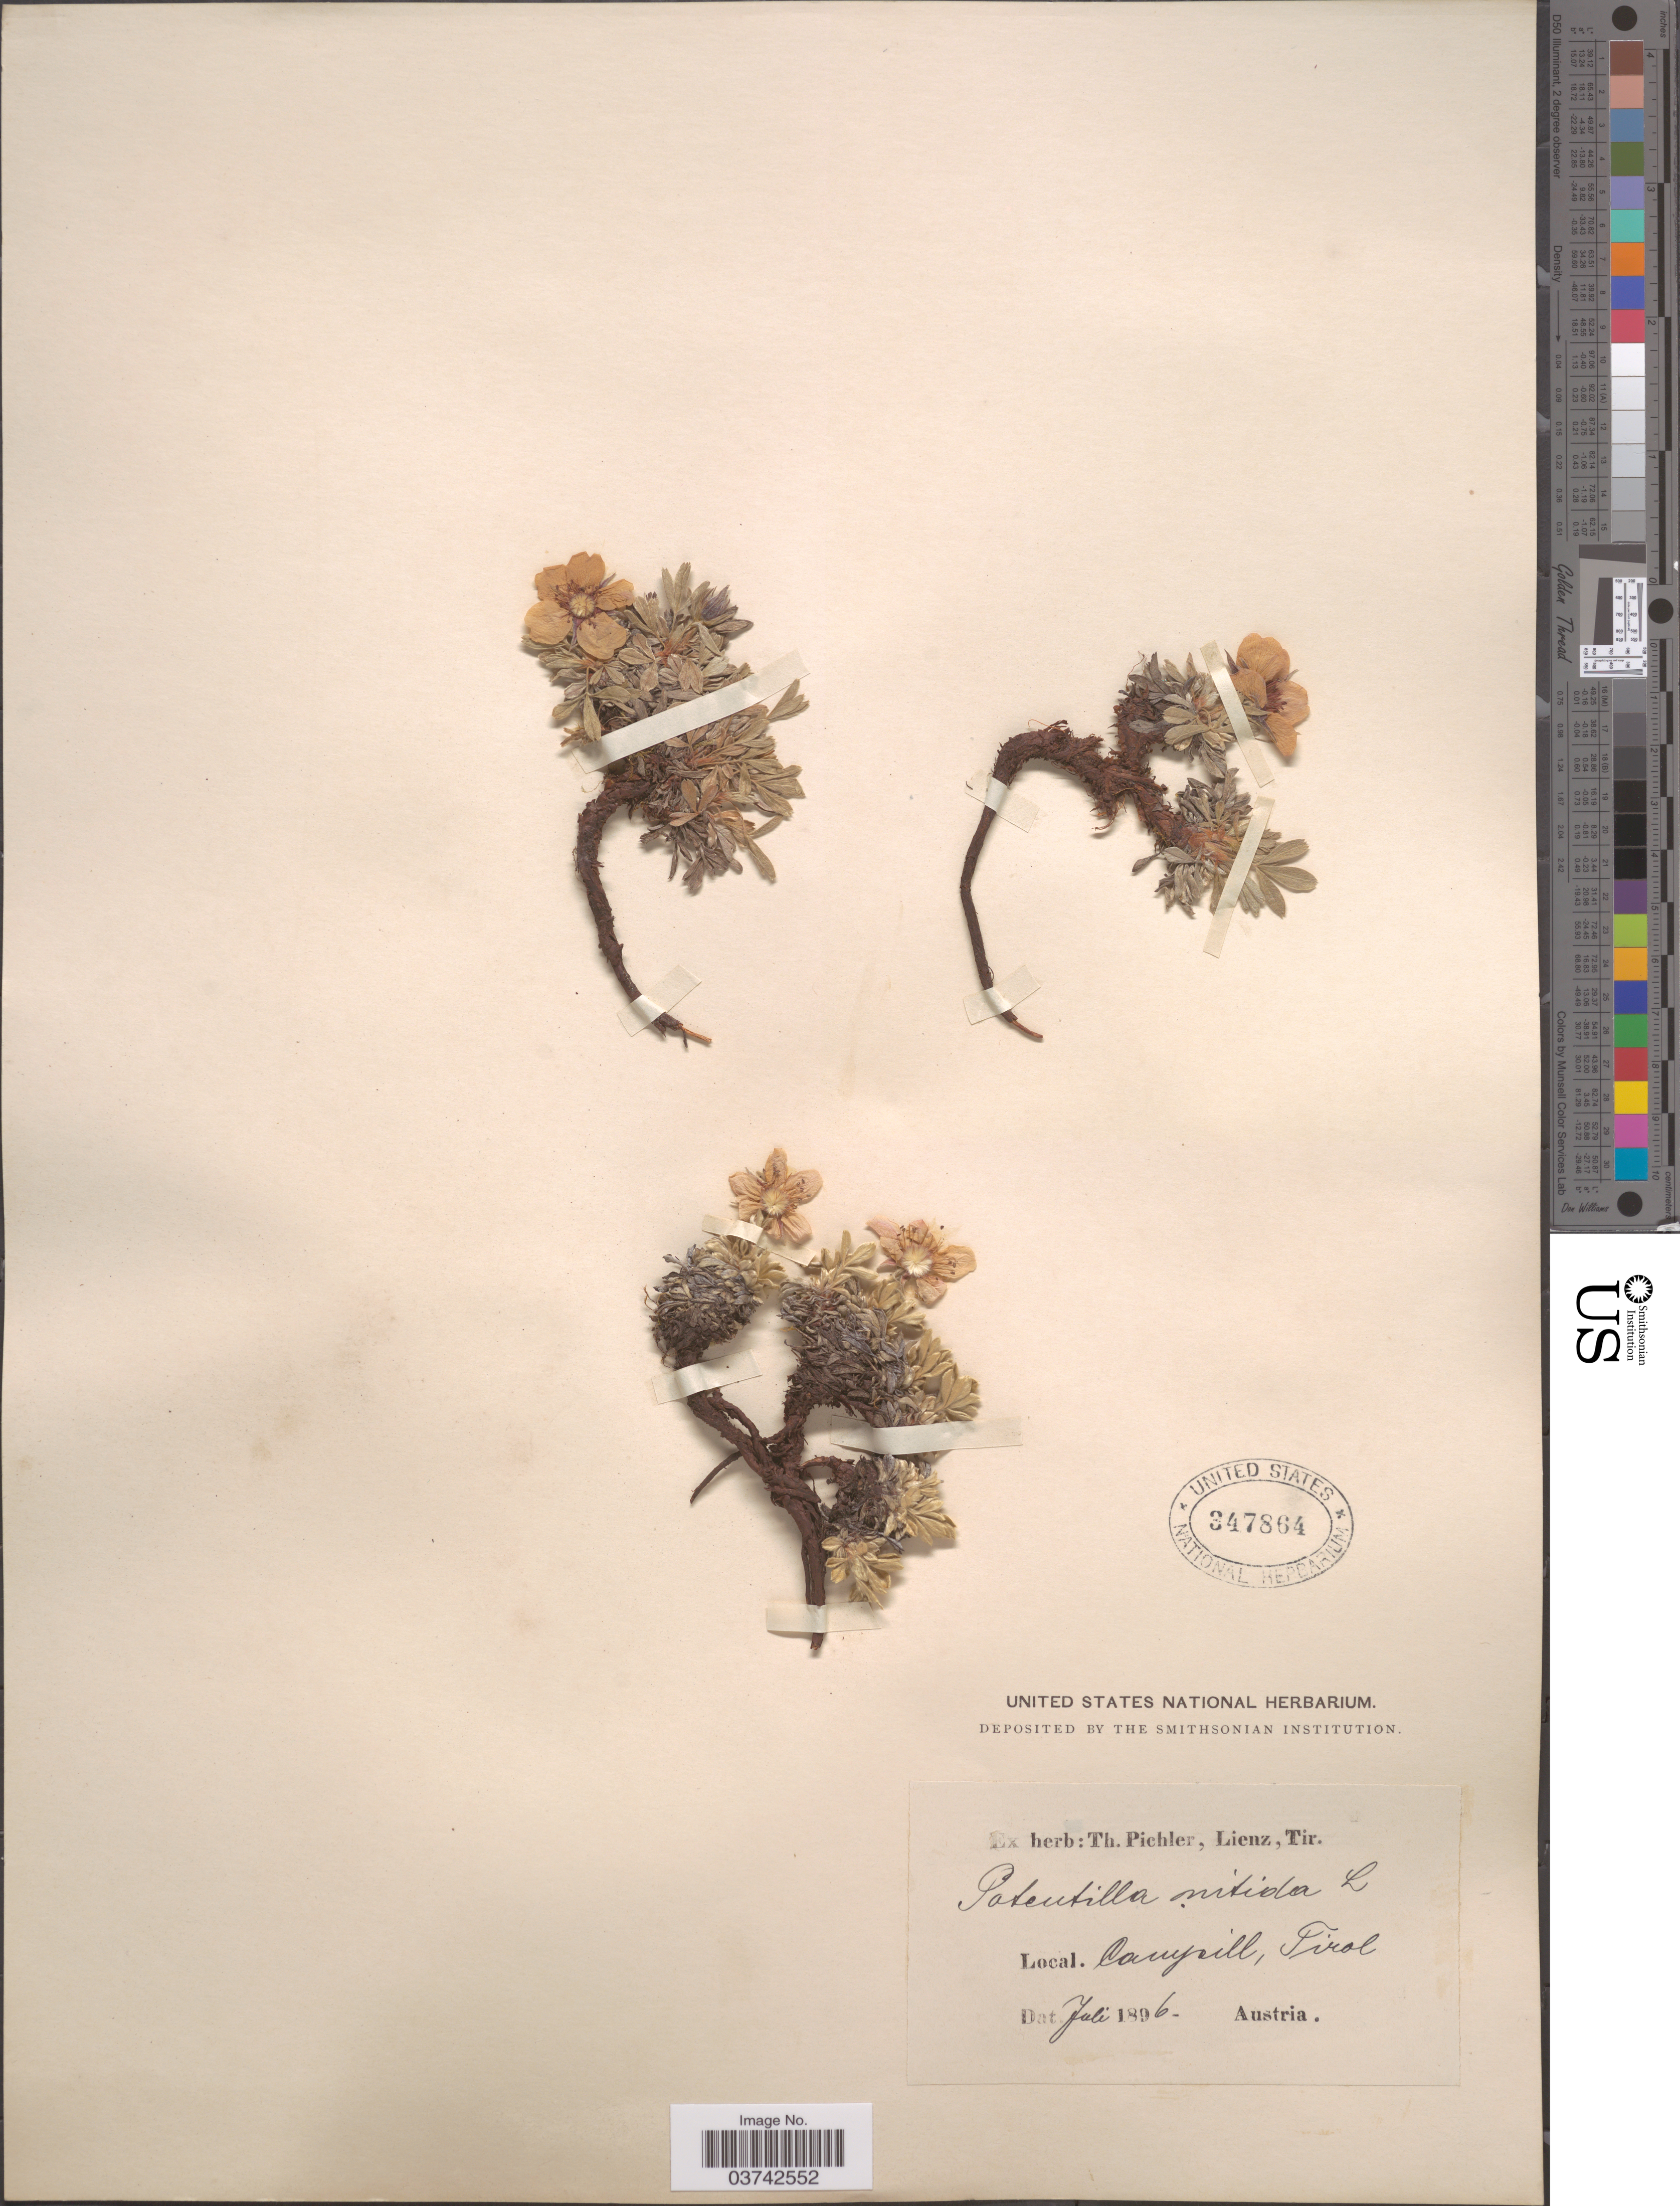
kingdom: Plantae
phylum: Tracheophyta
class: Magnoliopsida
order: Rosales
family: Rosaceae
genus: Potentilla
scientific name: Potentilla nitida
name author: L.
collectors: ex herb. T. Pichler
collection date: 1896-07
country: Italy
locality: Campill.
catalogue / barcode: US 347864